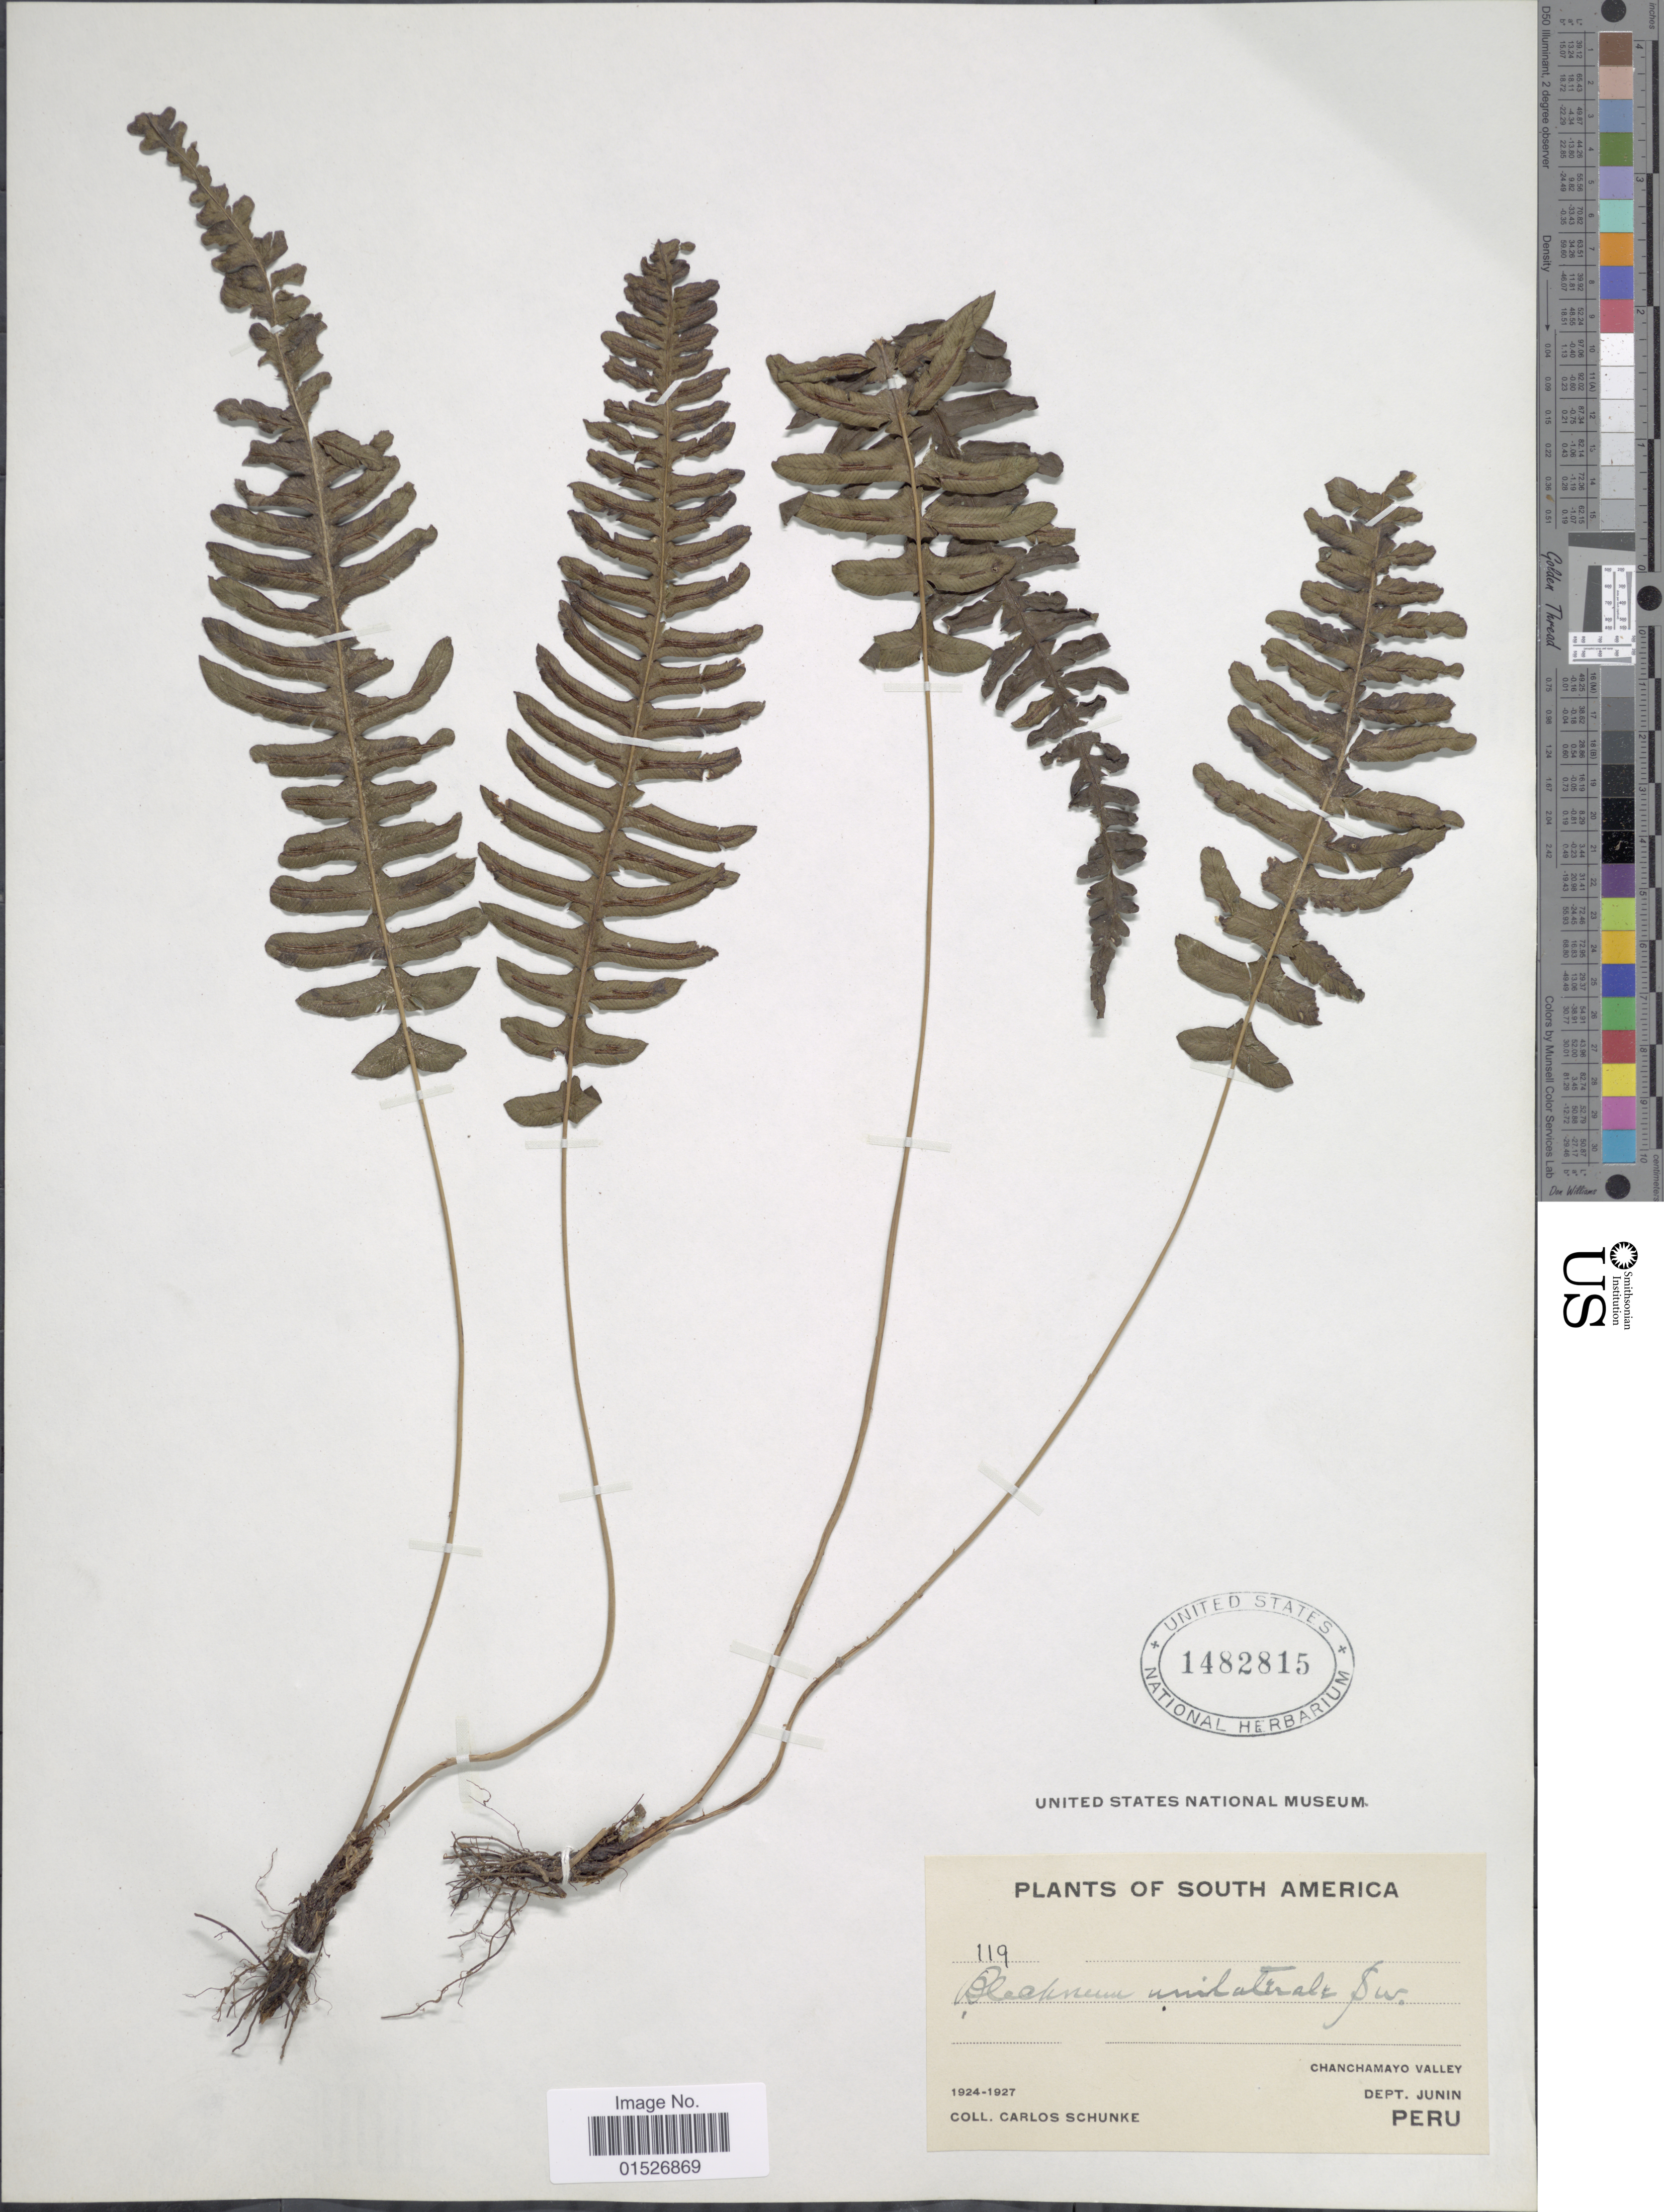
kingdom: Plantae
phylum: Tracheophyta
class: Polypodiopsida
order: Polypodiales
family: Blechnaceae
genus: Blechnum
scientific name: Blechnum polypodioides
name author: Raddi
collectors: C. Schunke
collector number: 119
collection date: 1924/1927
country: Peru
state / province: Junín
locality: Chanchamayo Valley. Dept. Junin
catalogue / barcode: US 1482815